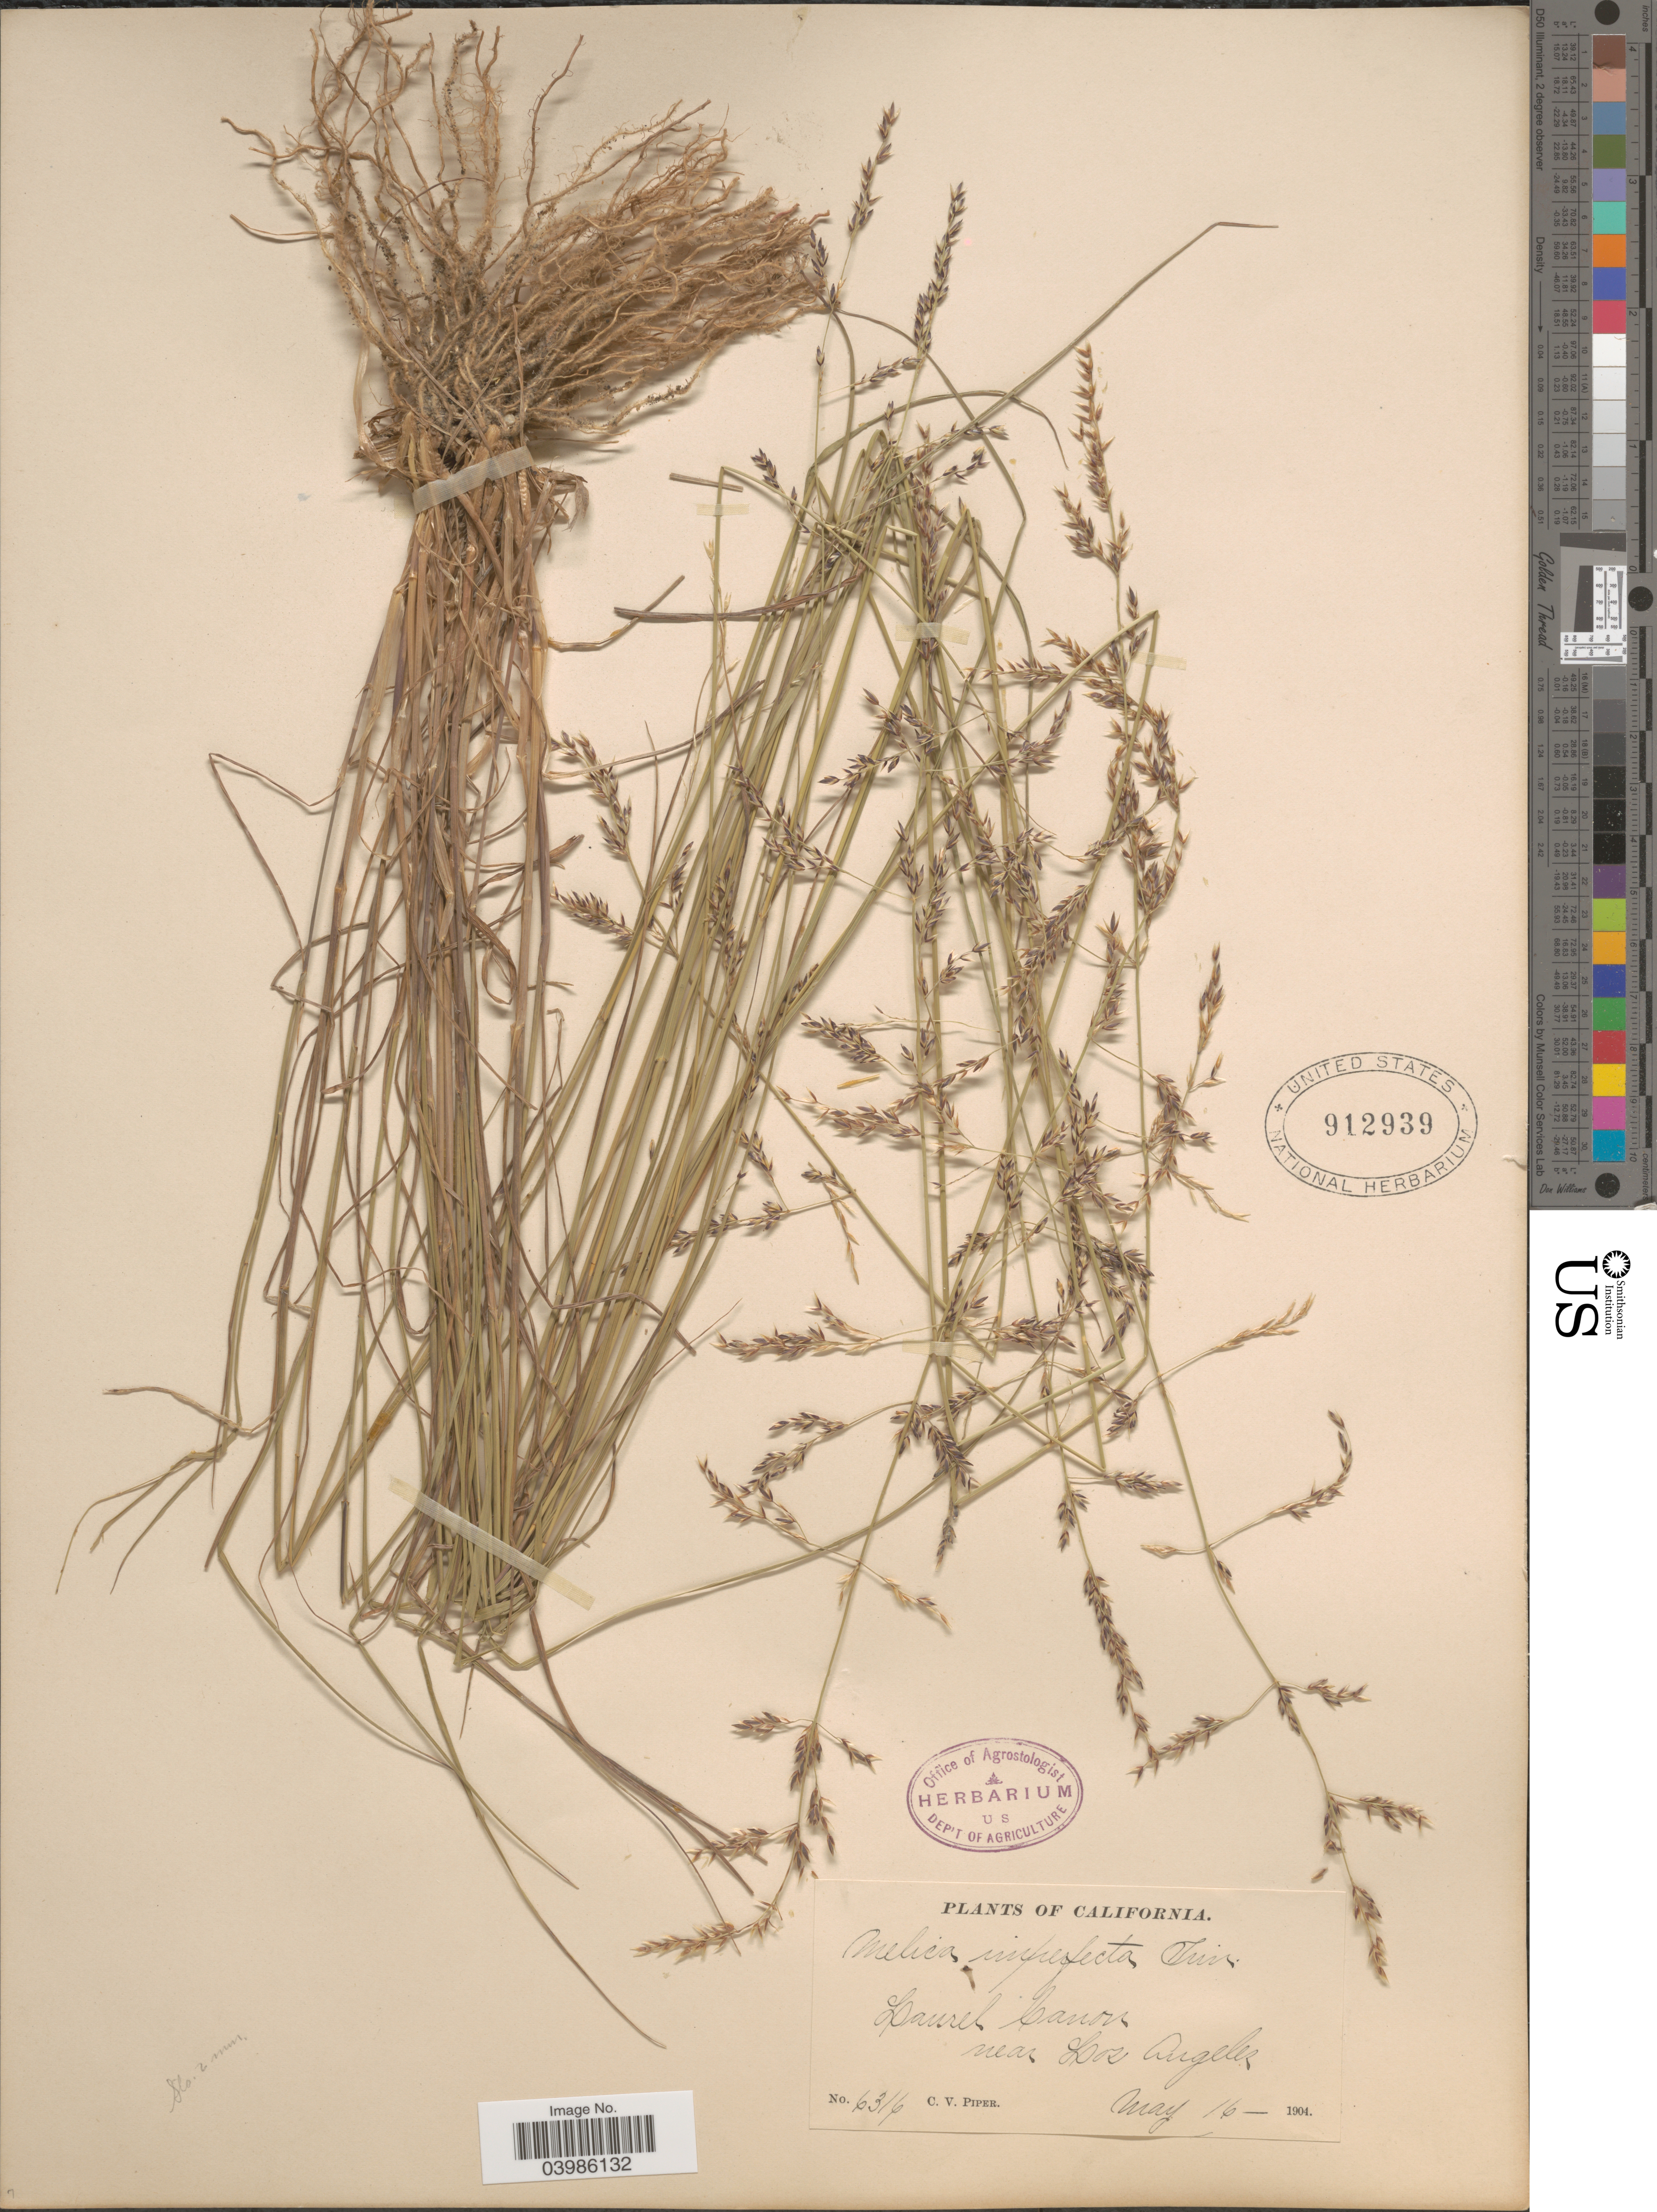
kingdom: Plantae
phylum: Tracheophyta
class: Liliopsida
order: Poales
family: Poaceae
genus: Melica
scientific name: Melica imperfecta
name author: Trin.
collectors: C. V. Piper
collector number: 6316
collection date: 1904-05-16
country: United States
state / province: California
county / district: Los Angeles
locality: Laurel Canon near Los Angeles.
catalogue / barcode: US 912939